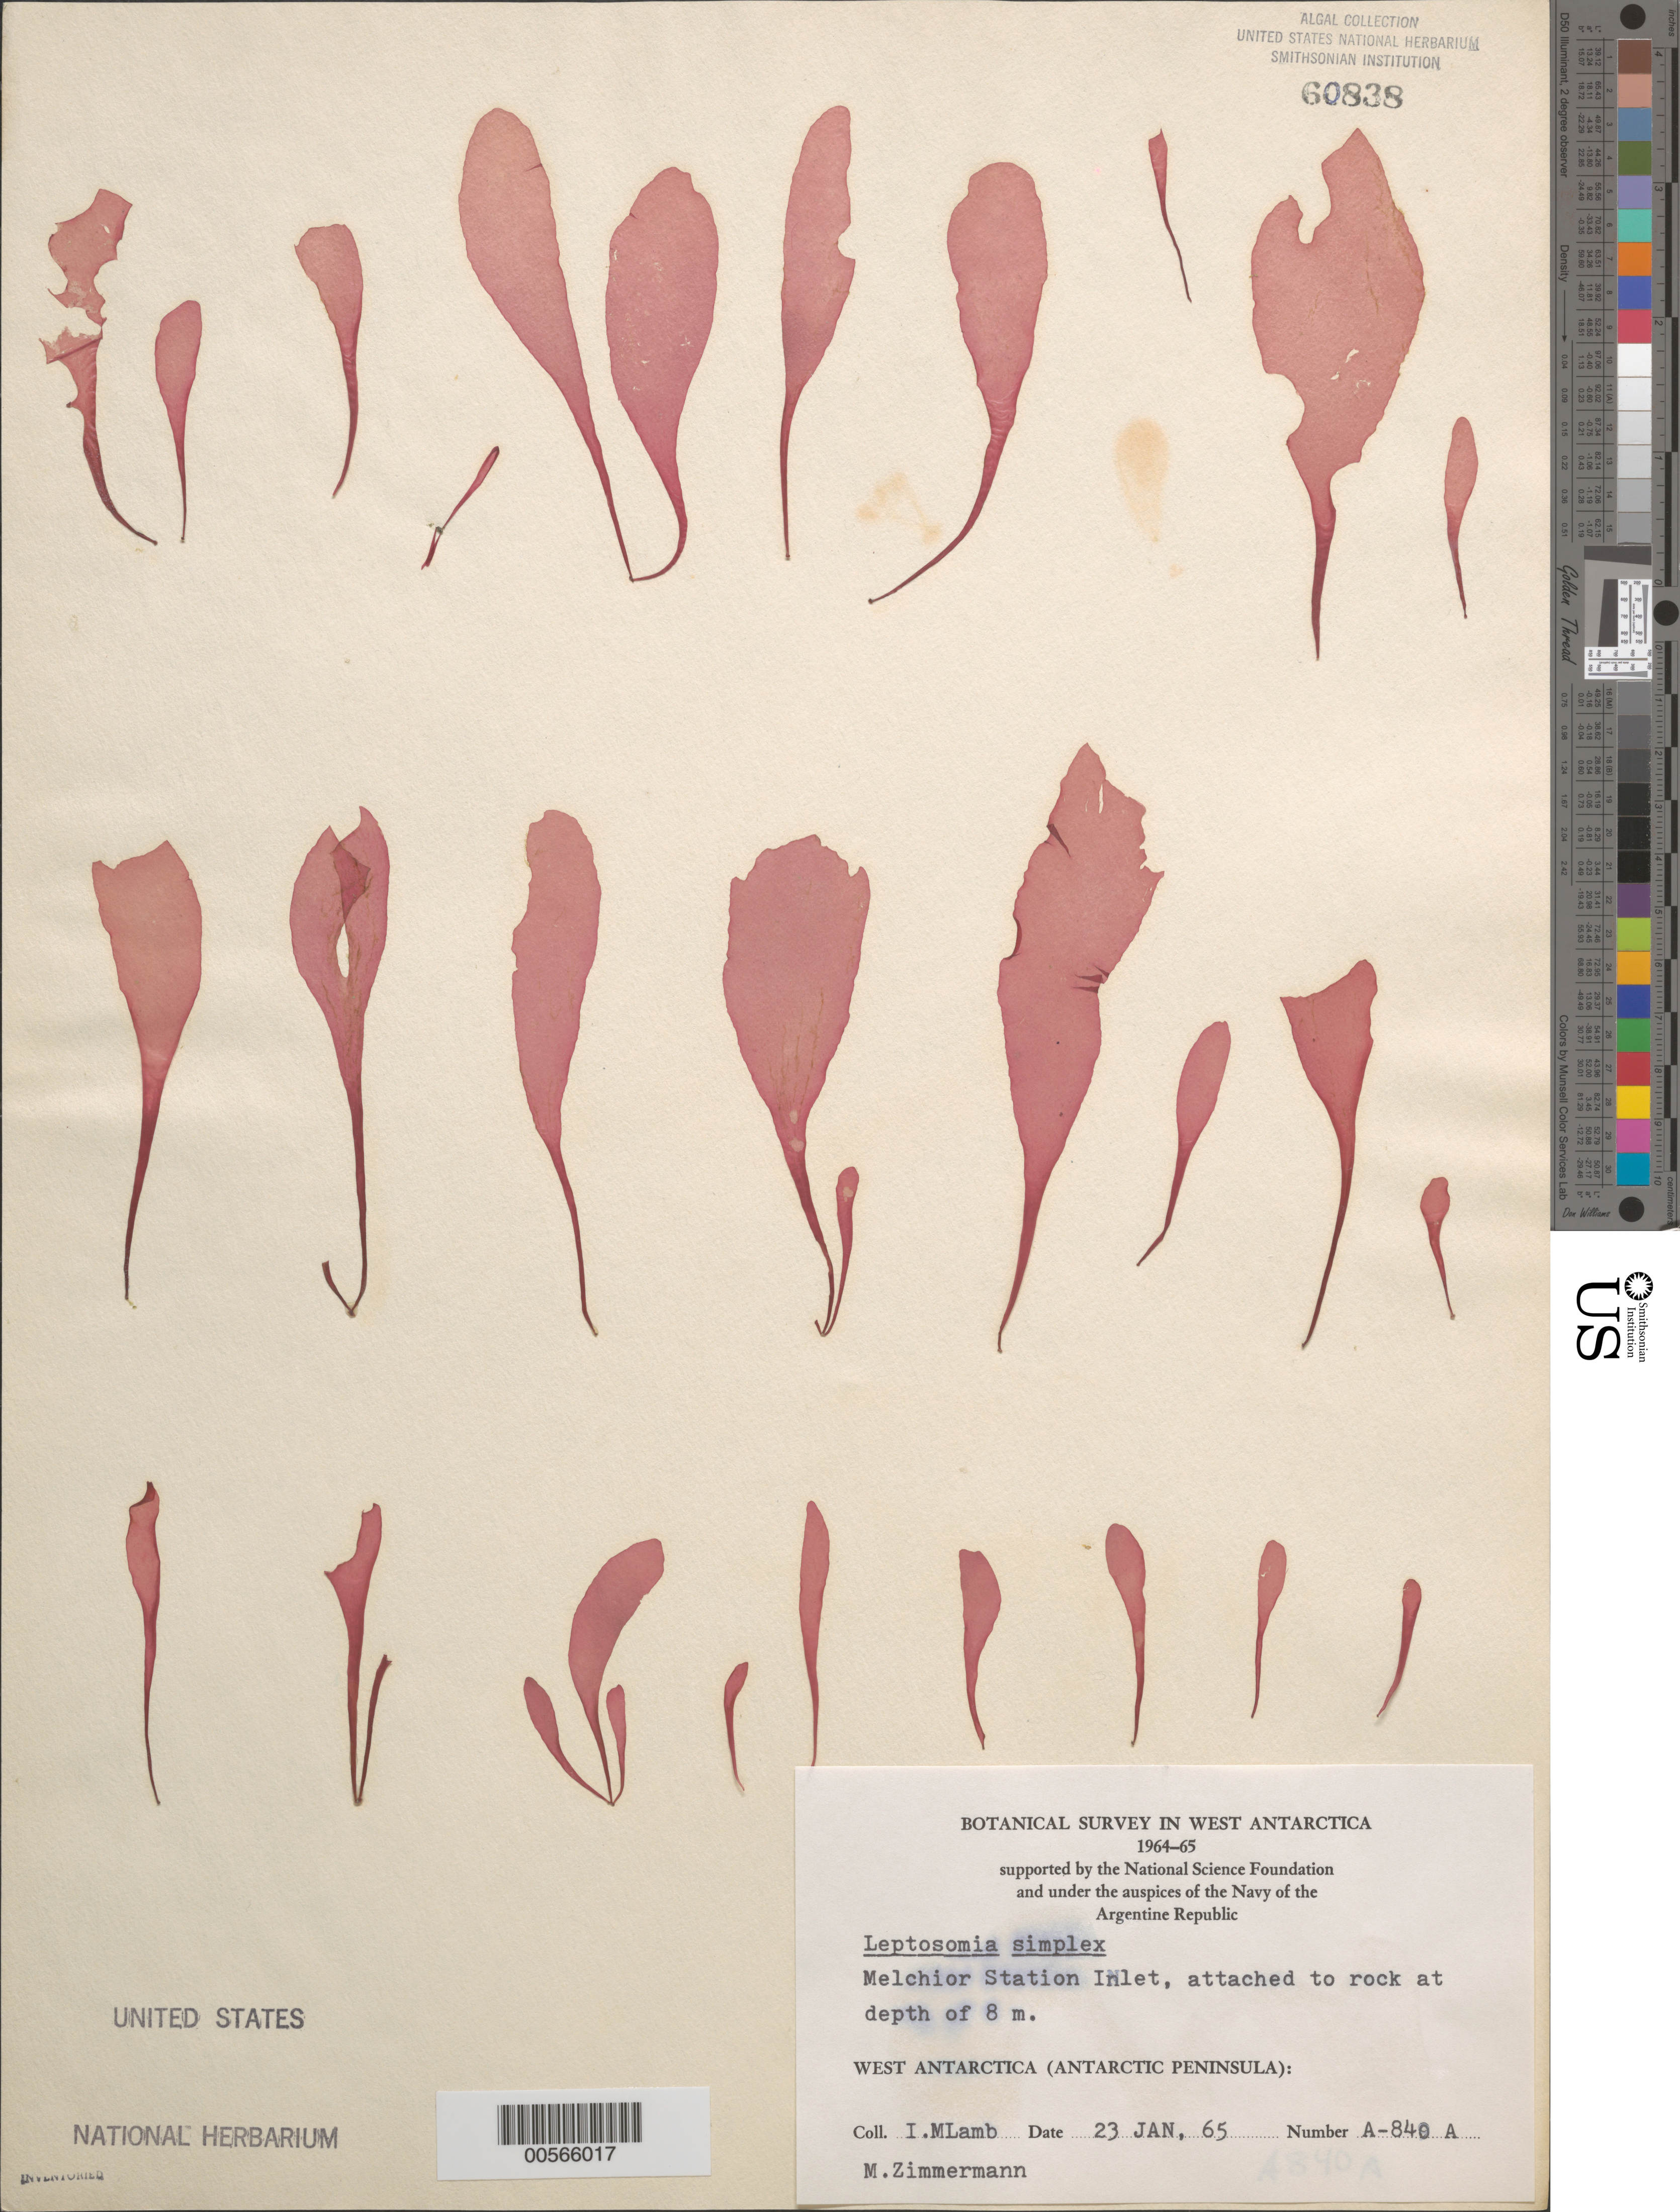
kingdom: Plantae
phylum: Rhodophyta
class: Florideophyceae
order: Palmariales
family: Palmariaceae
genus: Palmaria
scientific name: Palmaria decipiens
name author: (Reinsch) Ricker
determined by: Algae name updating Project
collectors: I. M. Lamb & M. Zimmermann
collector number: A-840a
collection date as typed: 23 Jan 1965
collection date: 1965-01-23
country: Antarctica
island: Gamma Island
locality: Melchior Station Inlet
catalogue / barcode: US 60838